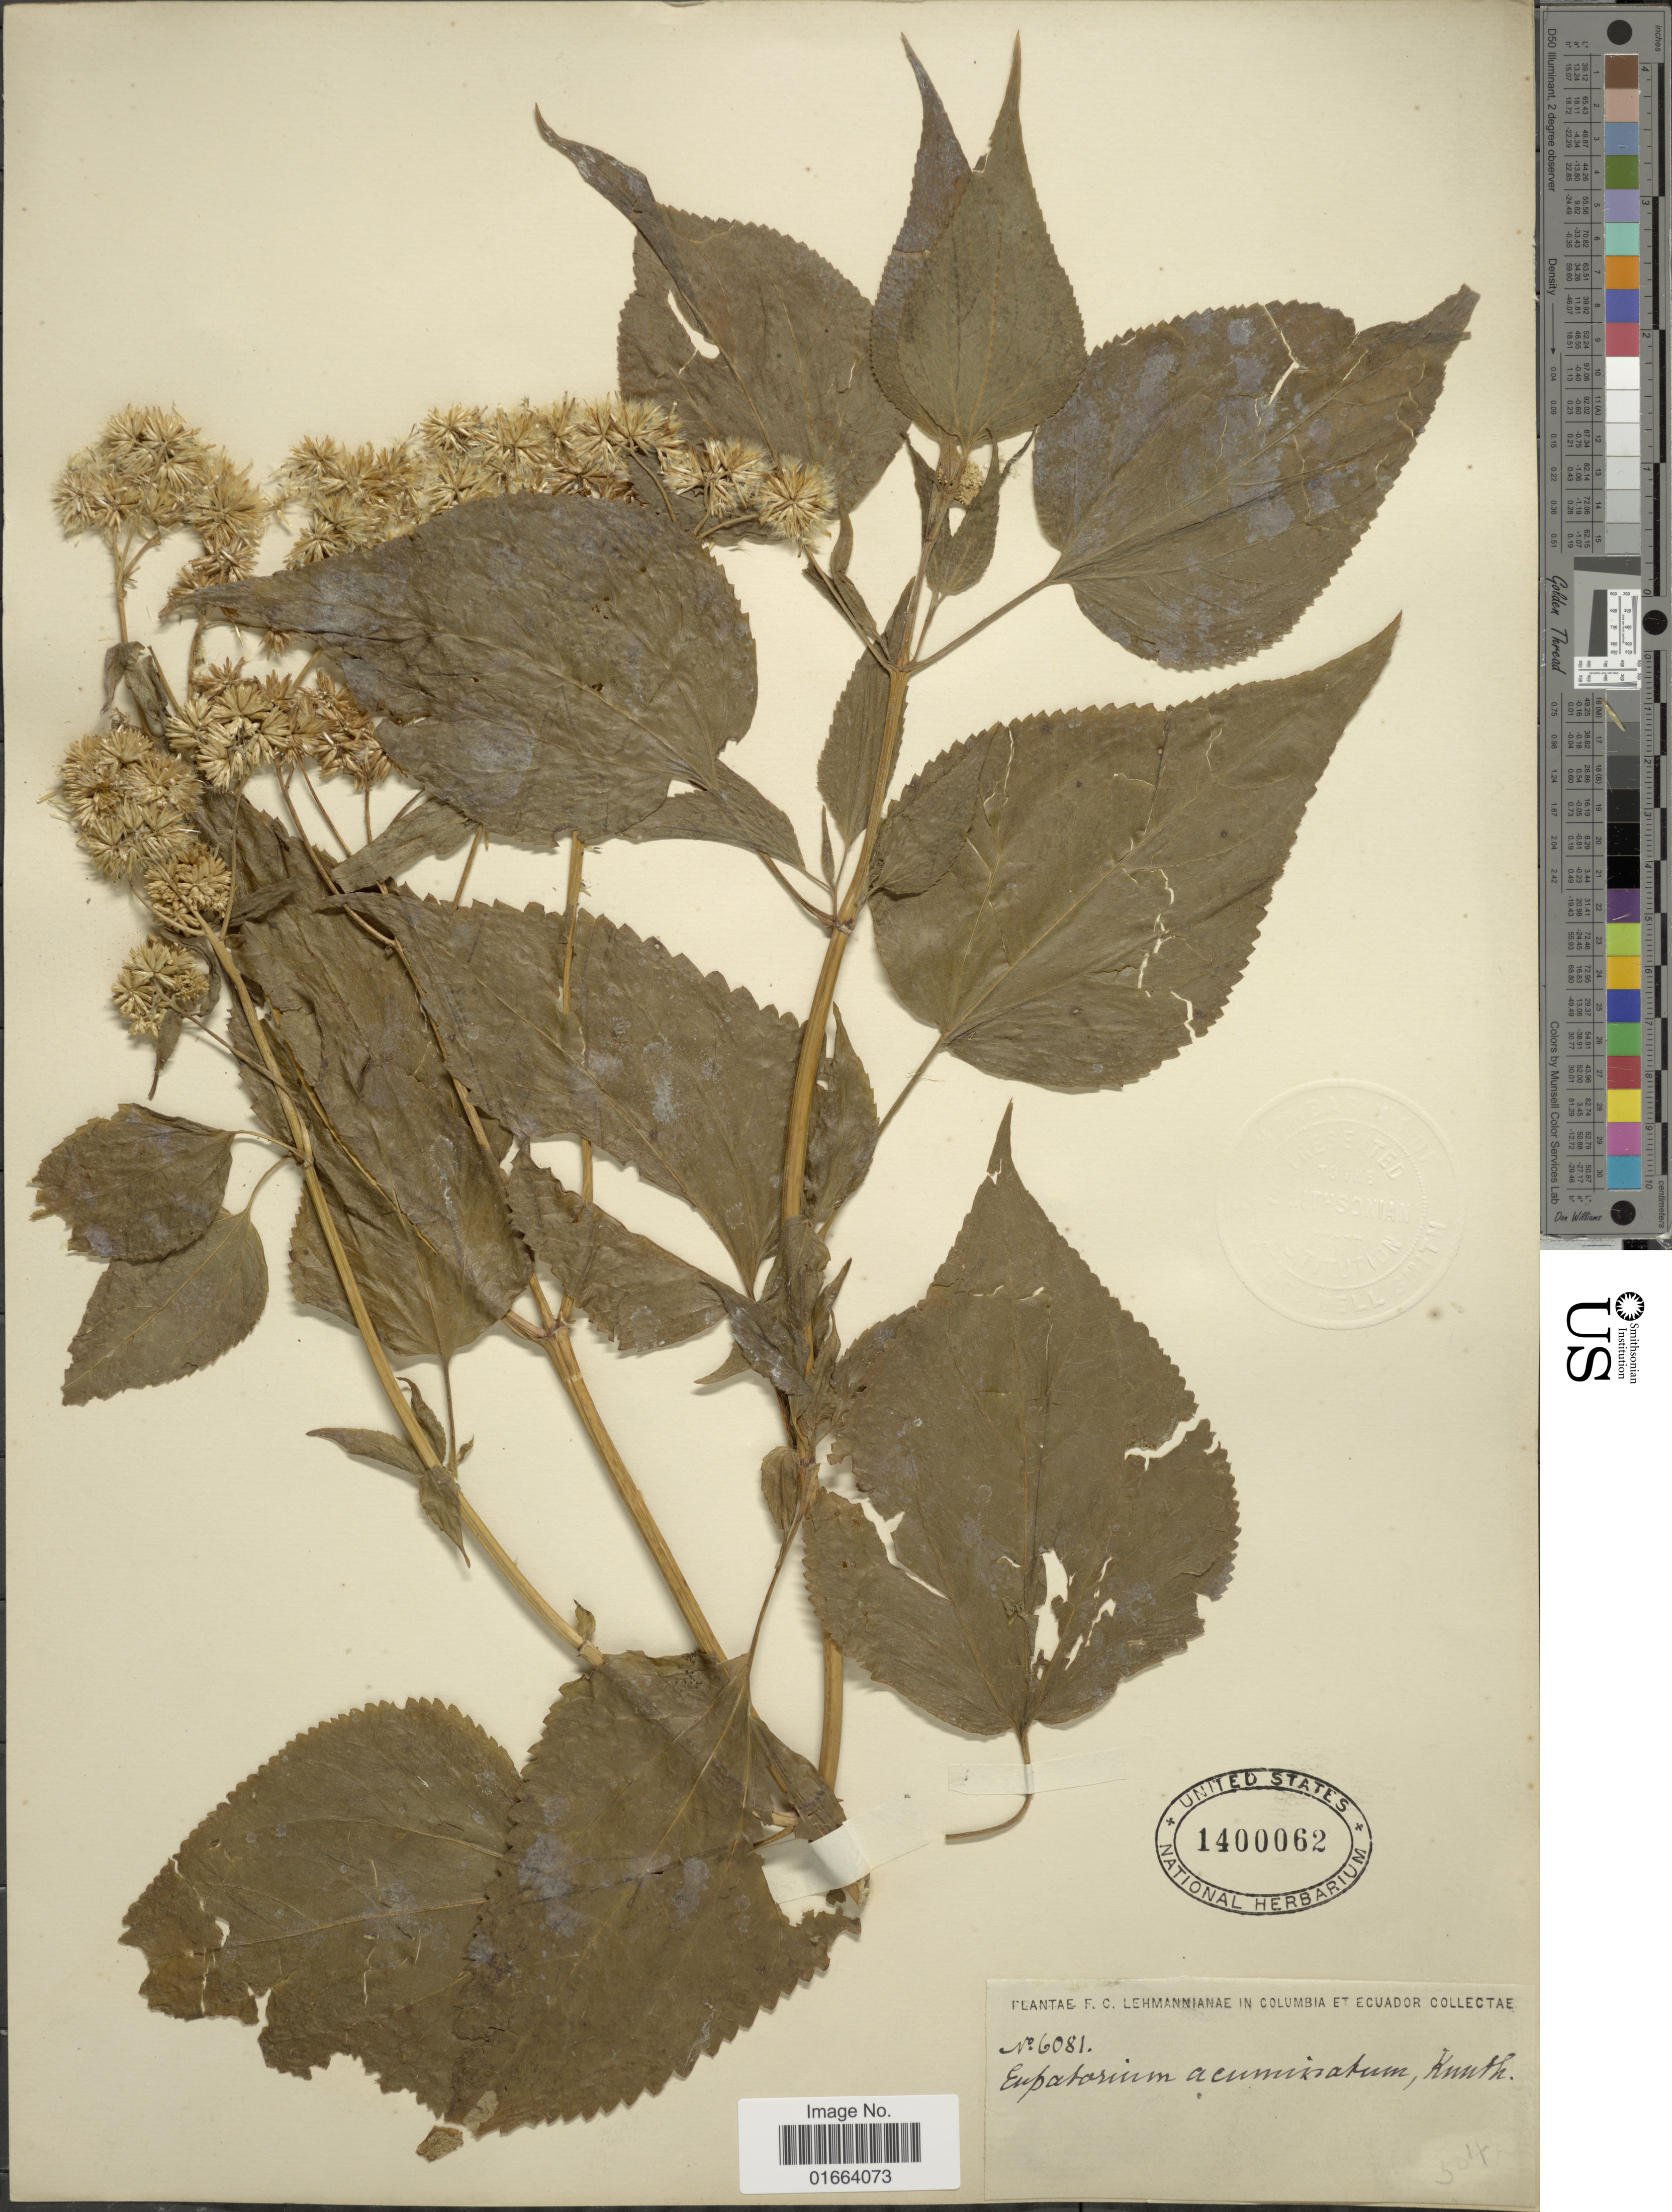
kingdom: Plantae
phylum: Tracheophyta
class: Magnoliopsida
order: Asterales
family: Asteraceae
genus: Critoniella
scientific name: Critoniella acuminata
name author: (Kunth) R.M. King & H. Rob.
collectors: F. C. Lehmann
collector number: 6081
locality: Columbia et Ecuador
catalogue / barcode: US 1400062